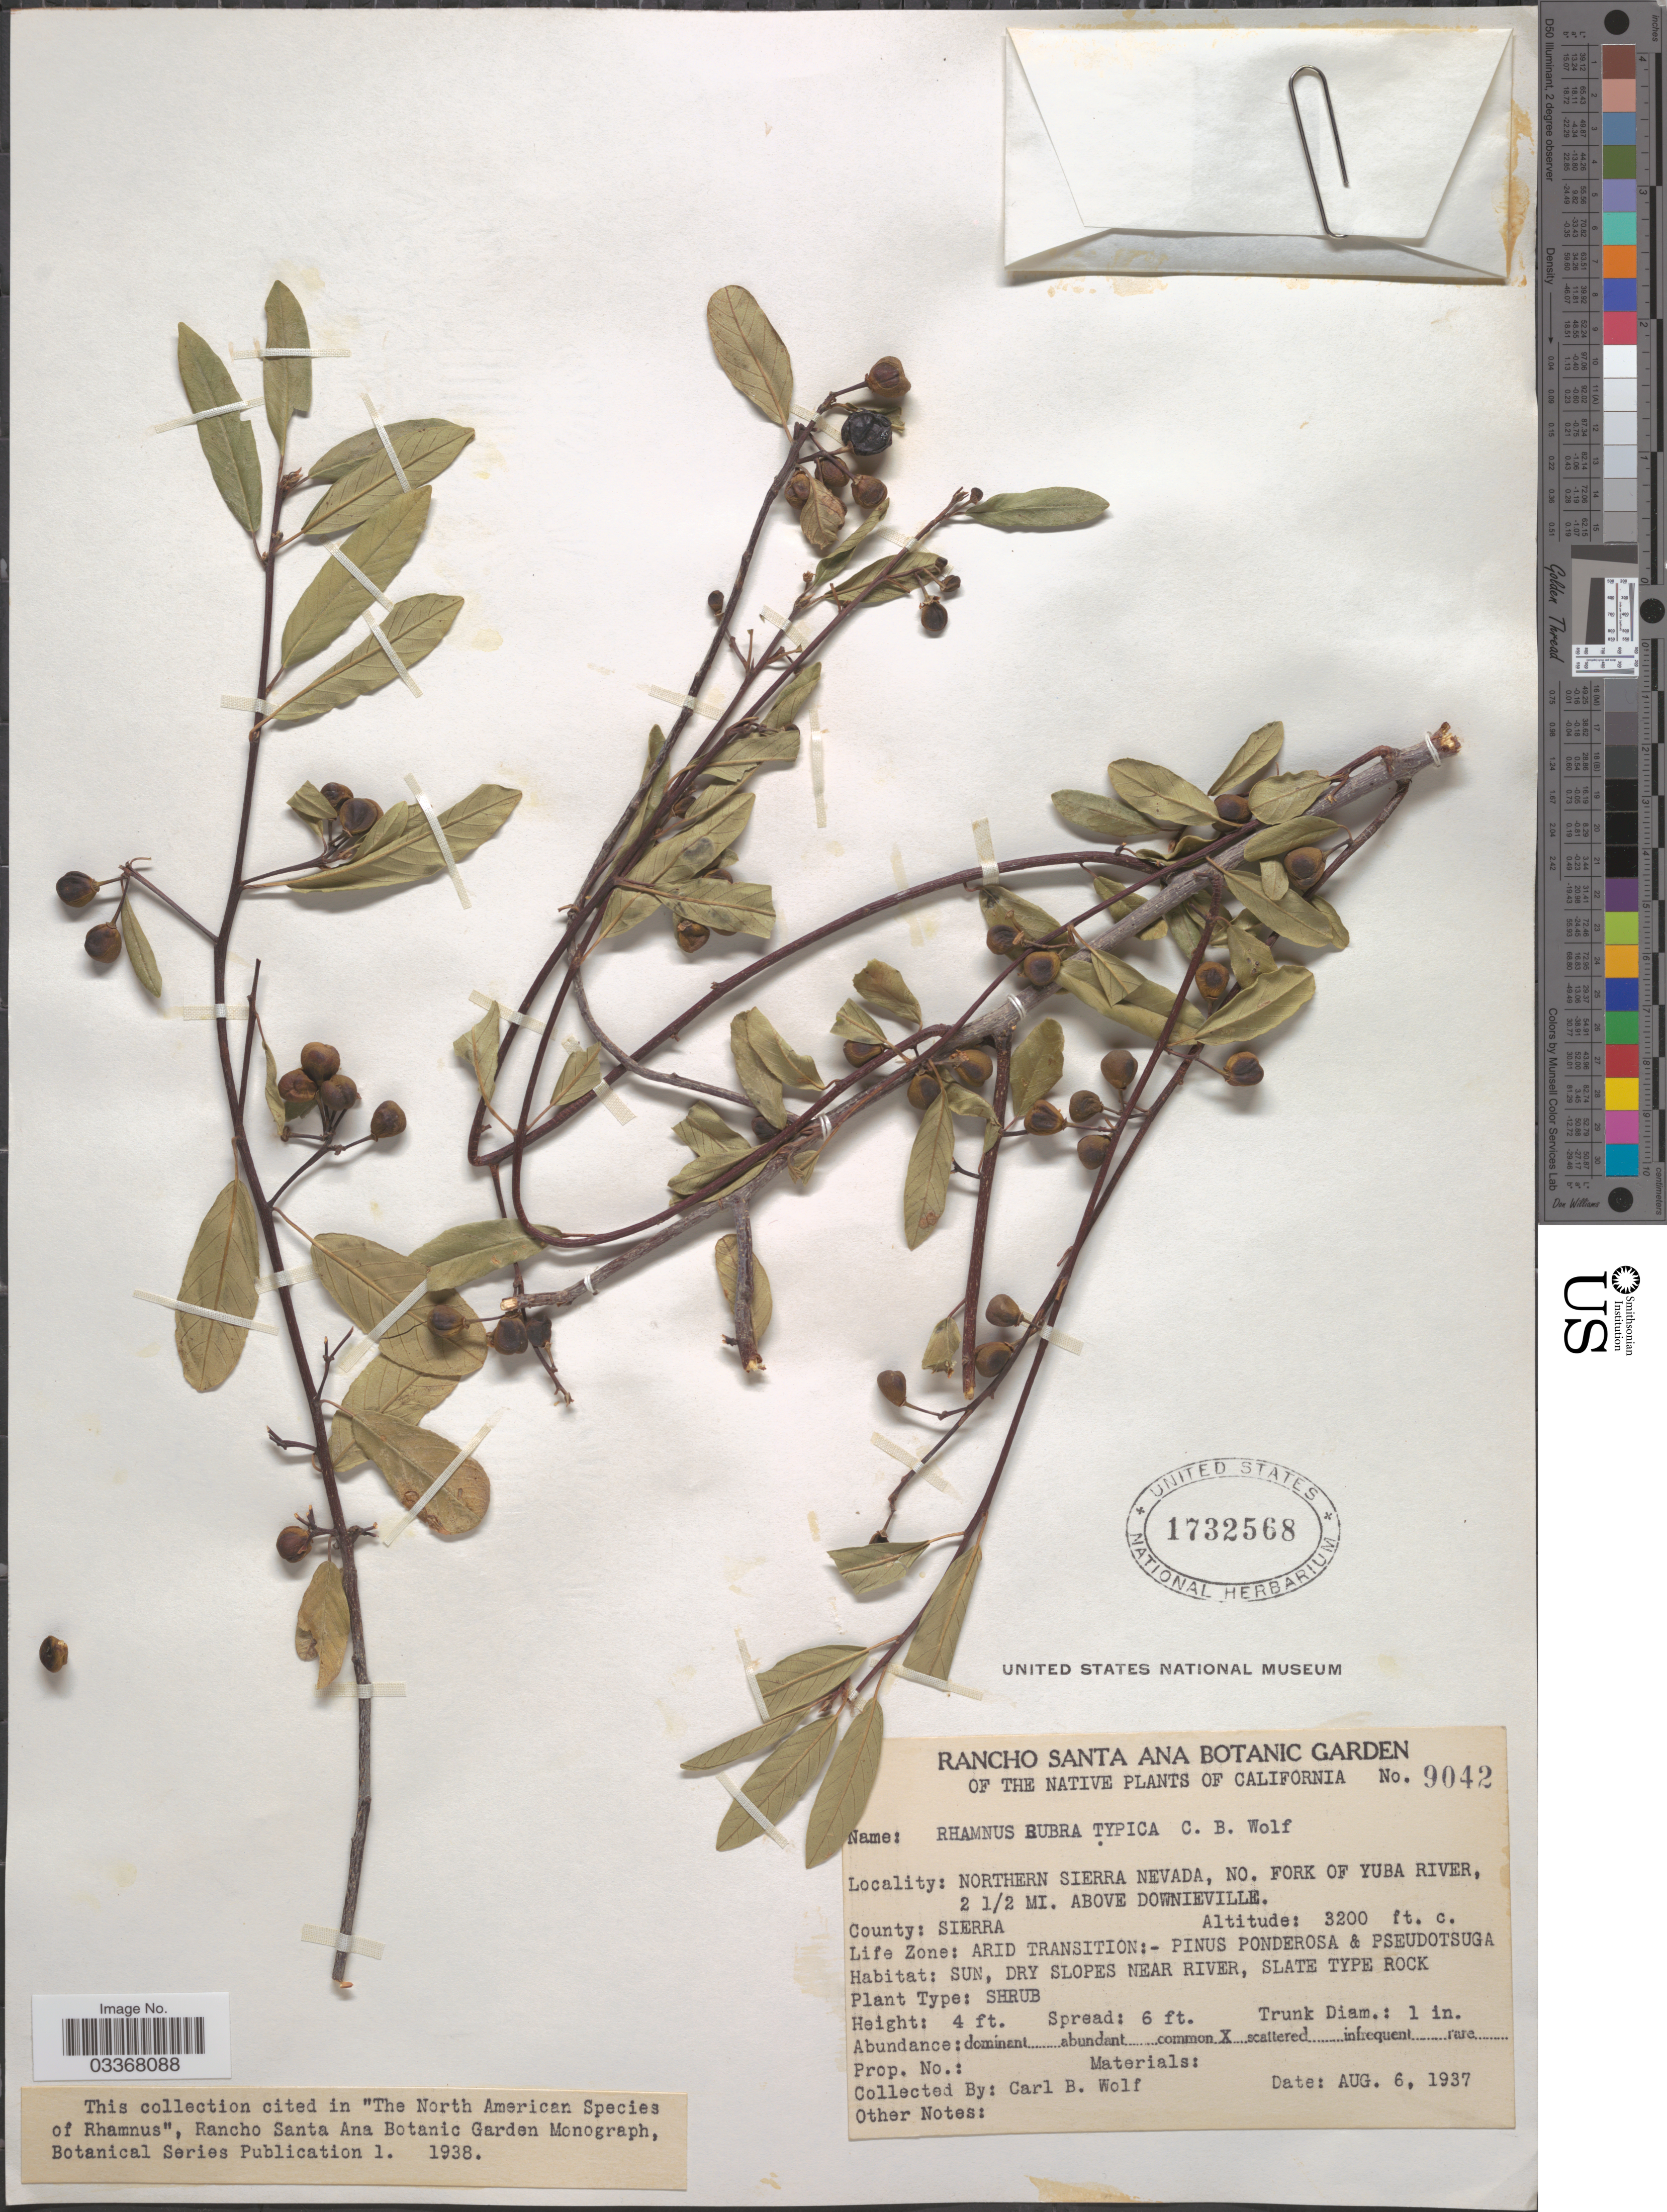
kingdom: Plantae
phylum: Tracheophyta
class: Magnoliopsida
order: Rosales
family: Rhamnaceae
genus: Frangula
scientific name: Frangula rubra subsp. rubra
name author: (Greene) Grubov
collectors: C. B. Wolf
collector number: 9042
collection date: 1937-08-06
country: United States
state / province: California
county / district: Sierra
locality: Northern Sierra Nevada, NO. Fork of Yuba River, 2½ mi. above Downieville, County: Sierra.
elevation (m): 975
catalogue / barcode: US 1732568